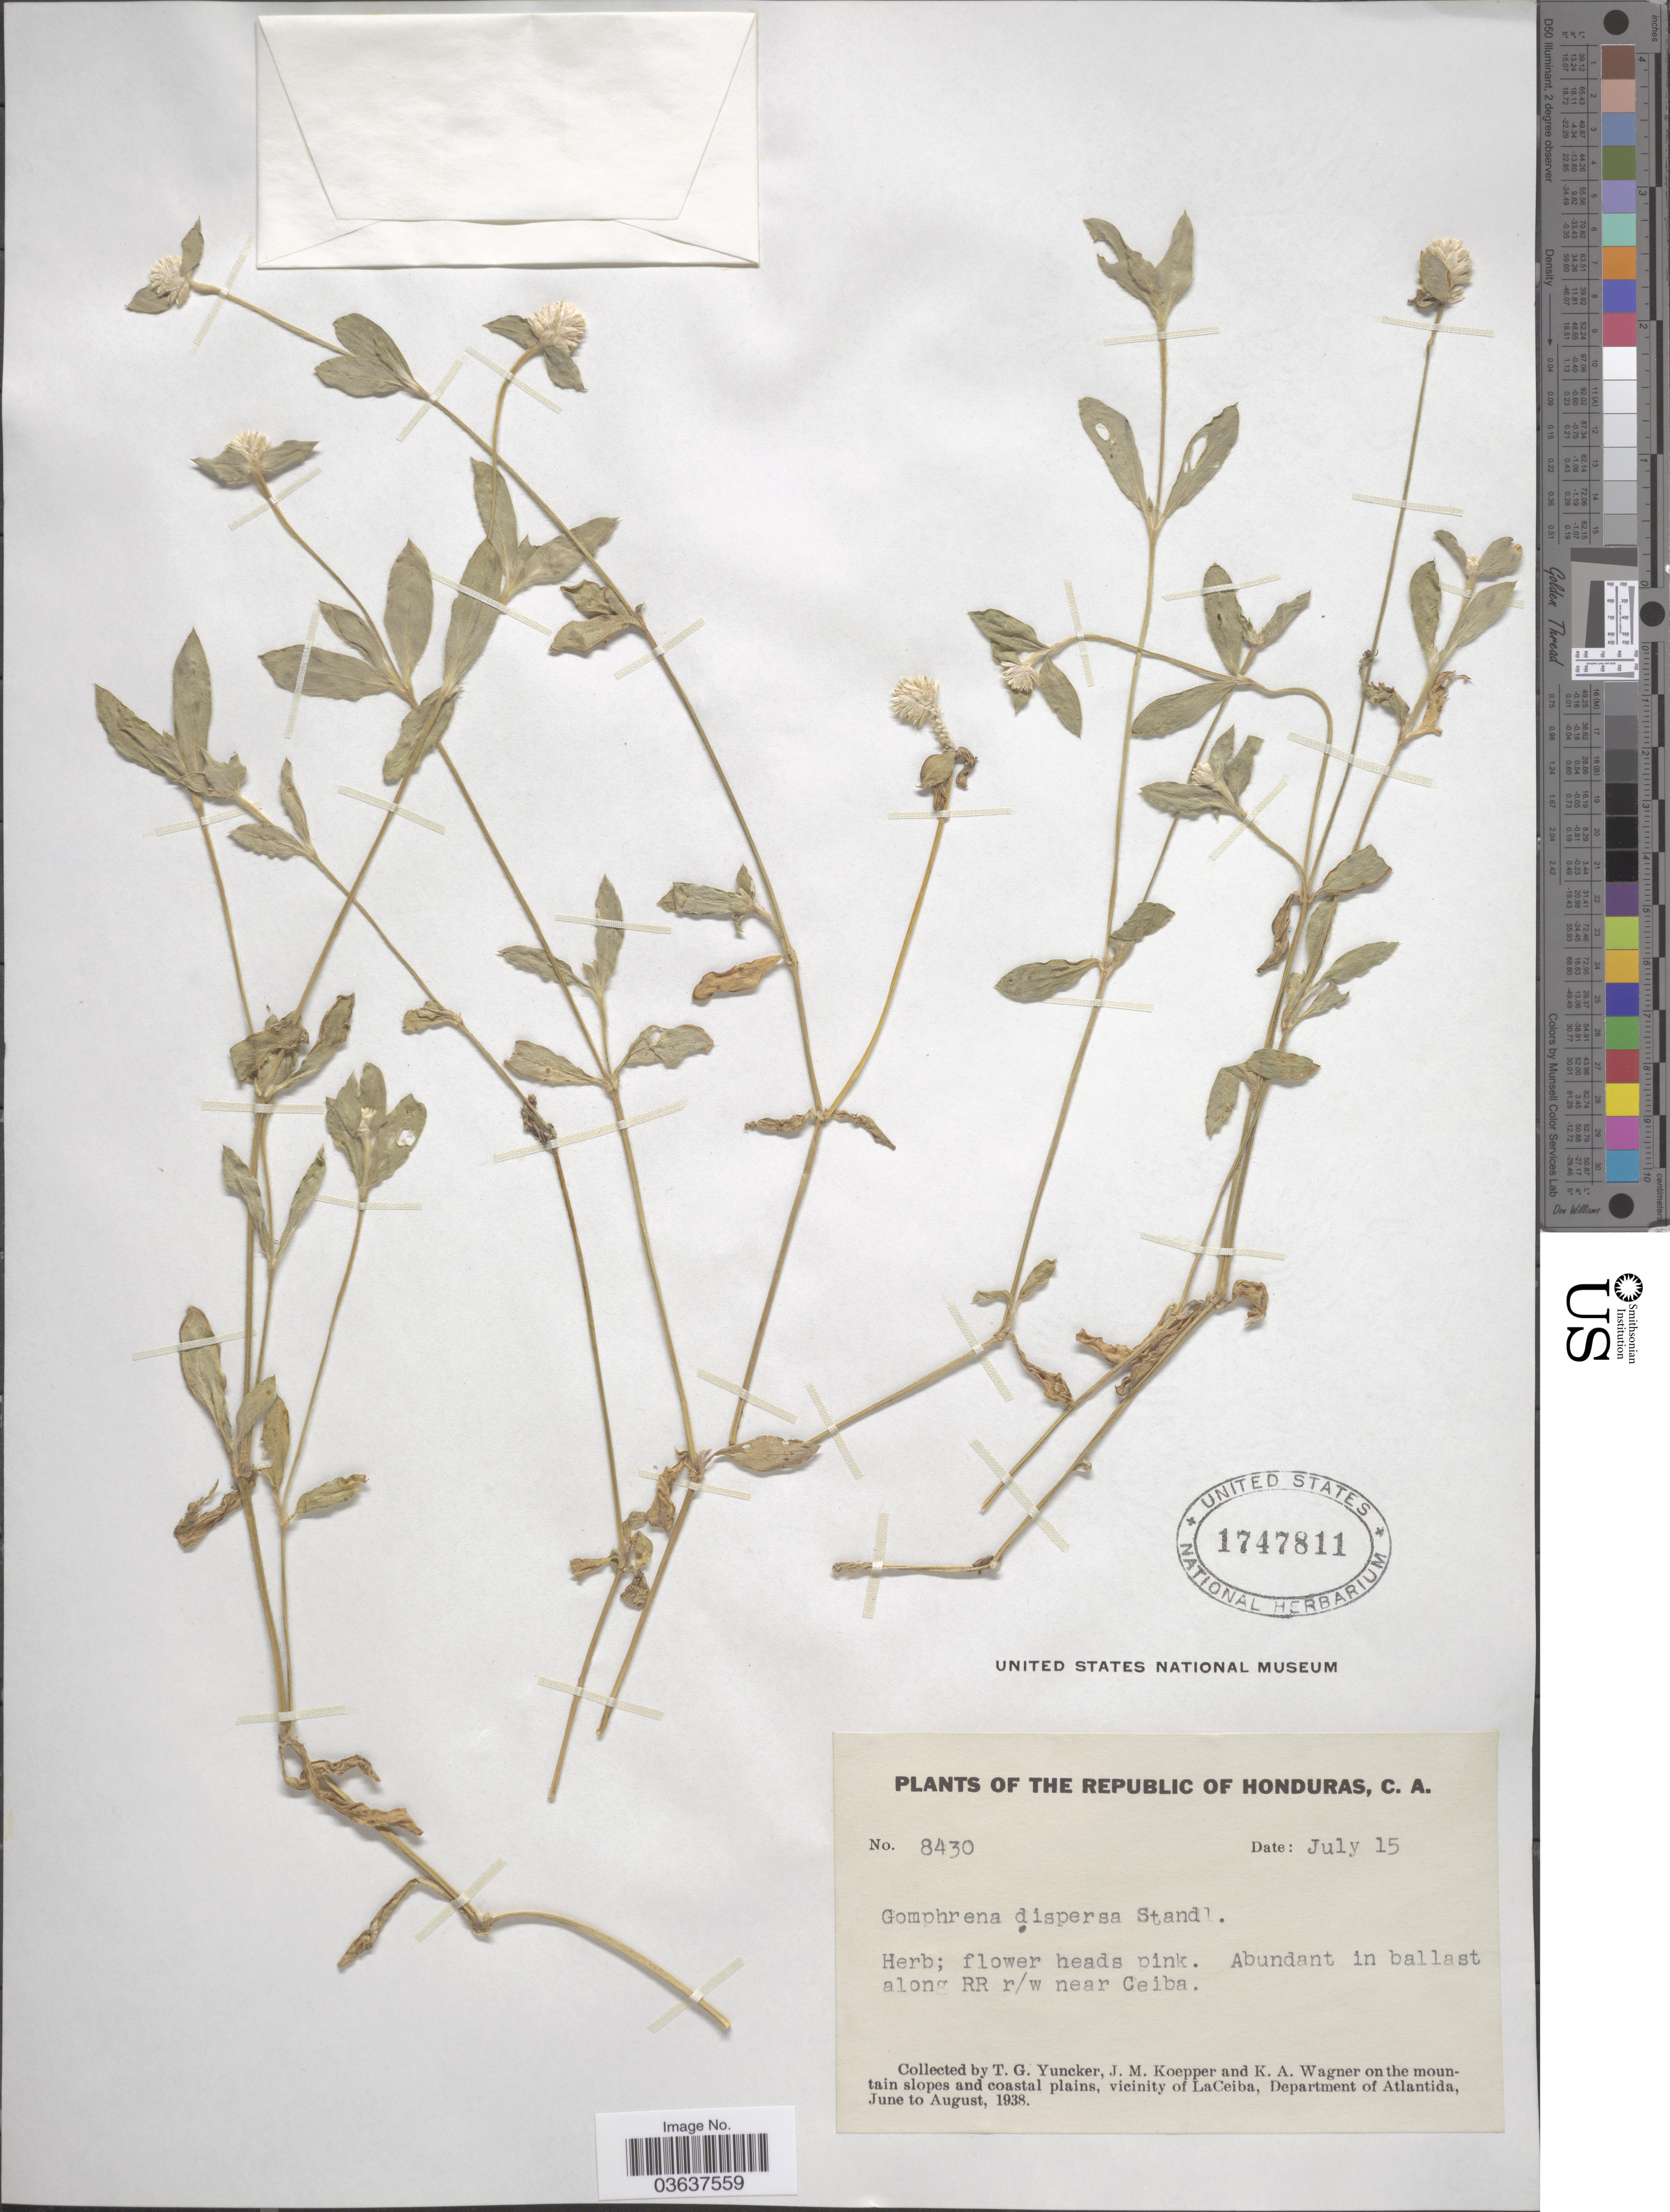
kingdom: Plantae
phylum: Tracheophyta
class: Magnoliopsida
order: Caryophyllales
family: Amaranthaceae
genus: Gomphrena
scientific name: Gomphrena dispersa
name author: Standl.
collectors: T. G. Yuncker, J. M. Koepper & K. A. Wagner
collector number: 8430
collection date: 1938-07-15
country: Honduras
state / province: Atlántida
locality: On the mountain slopes and coastal plains, vicinity of LaCeiba, Department of Atlantida.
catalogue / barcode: US 1747811